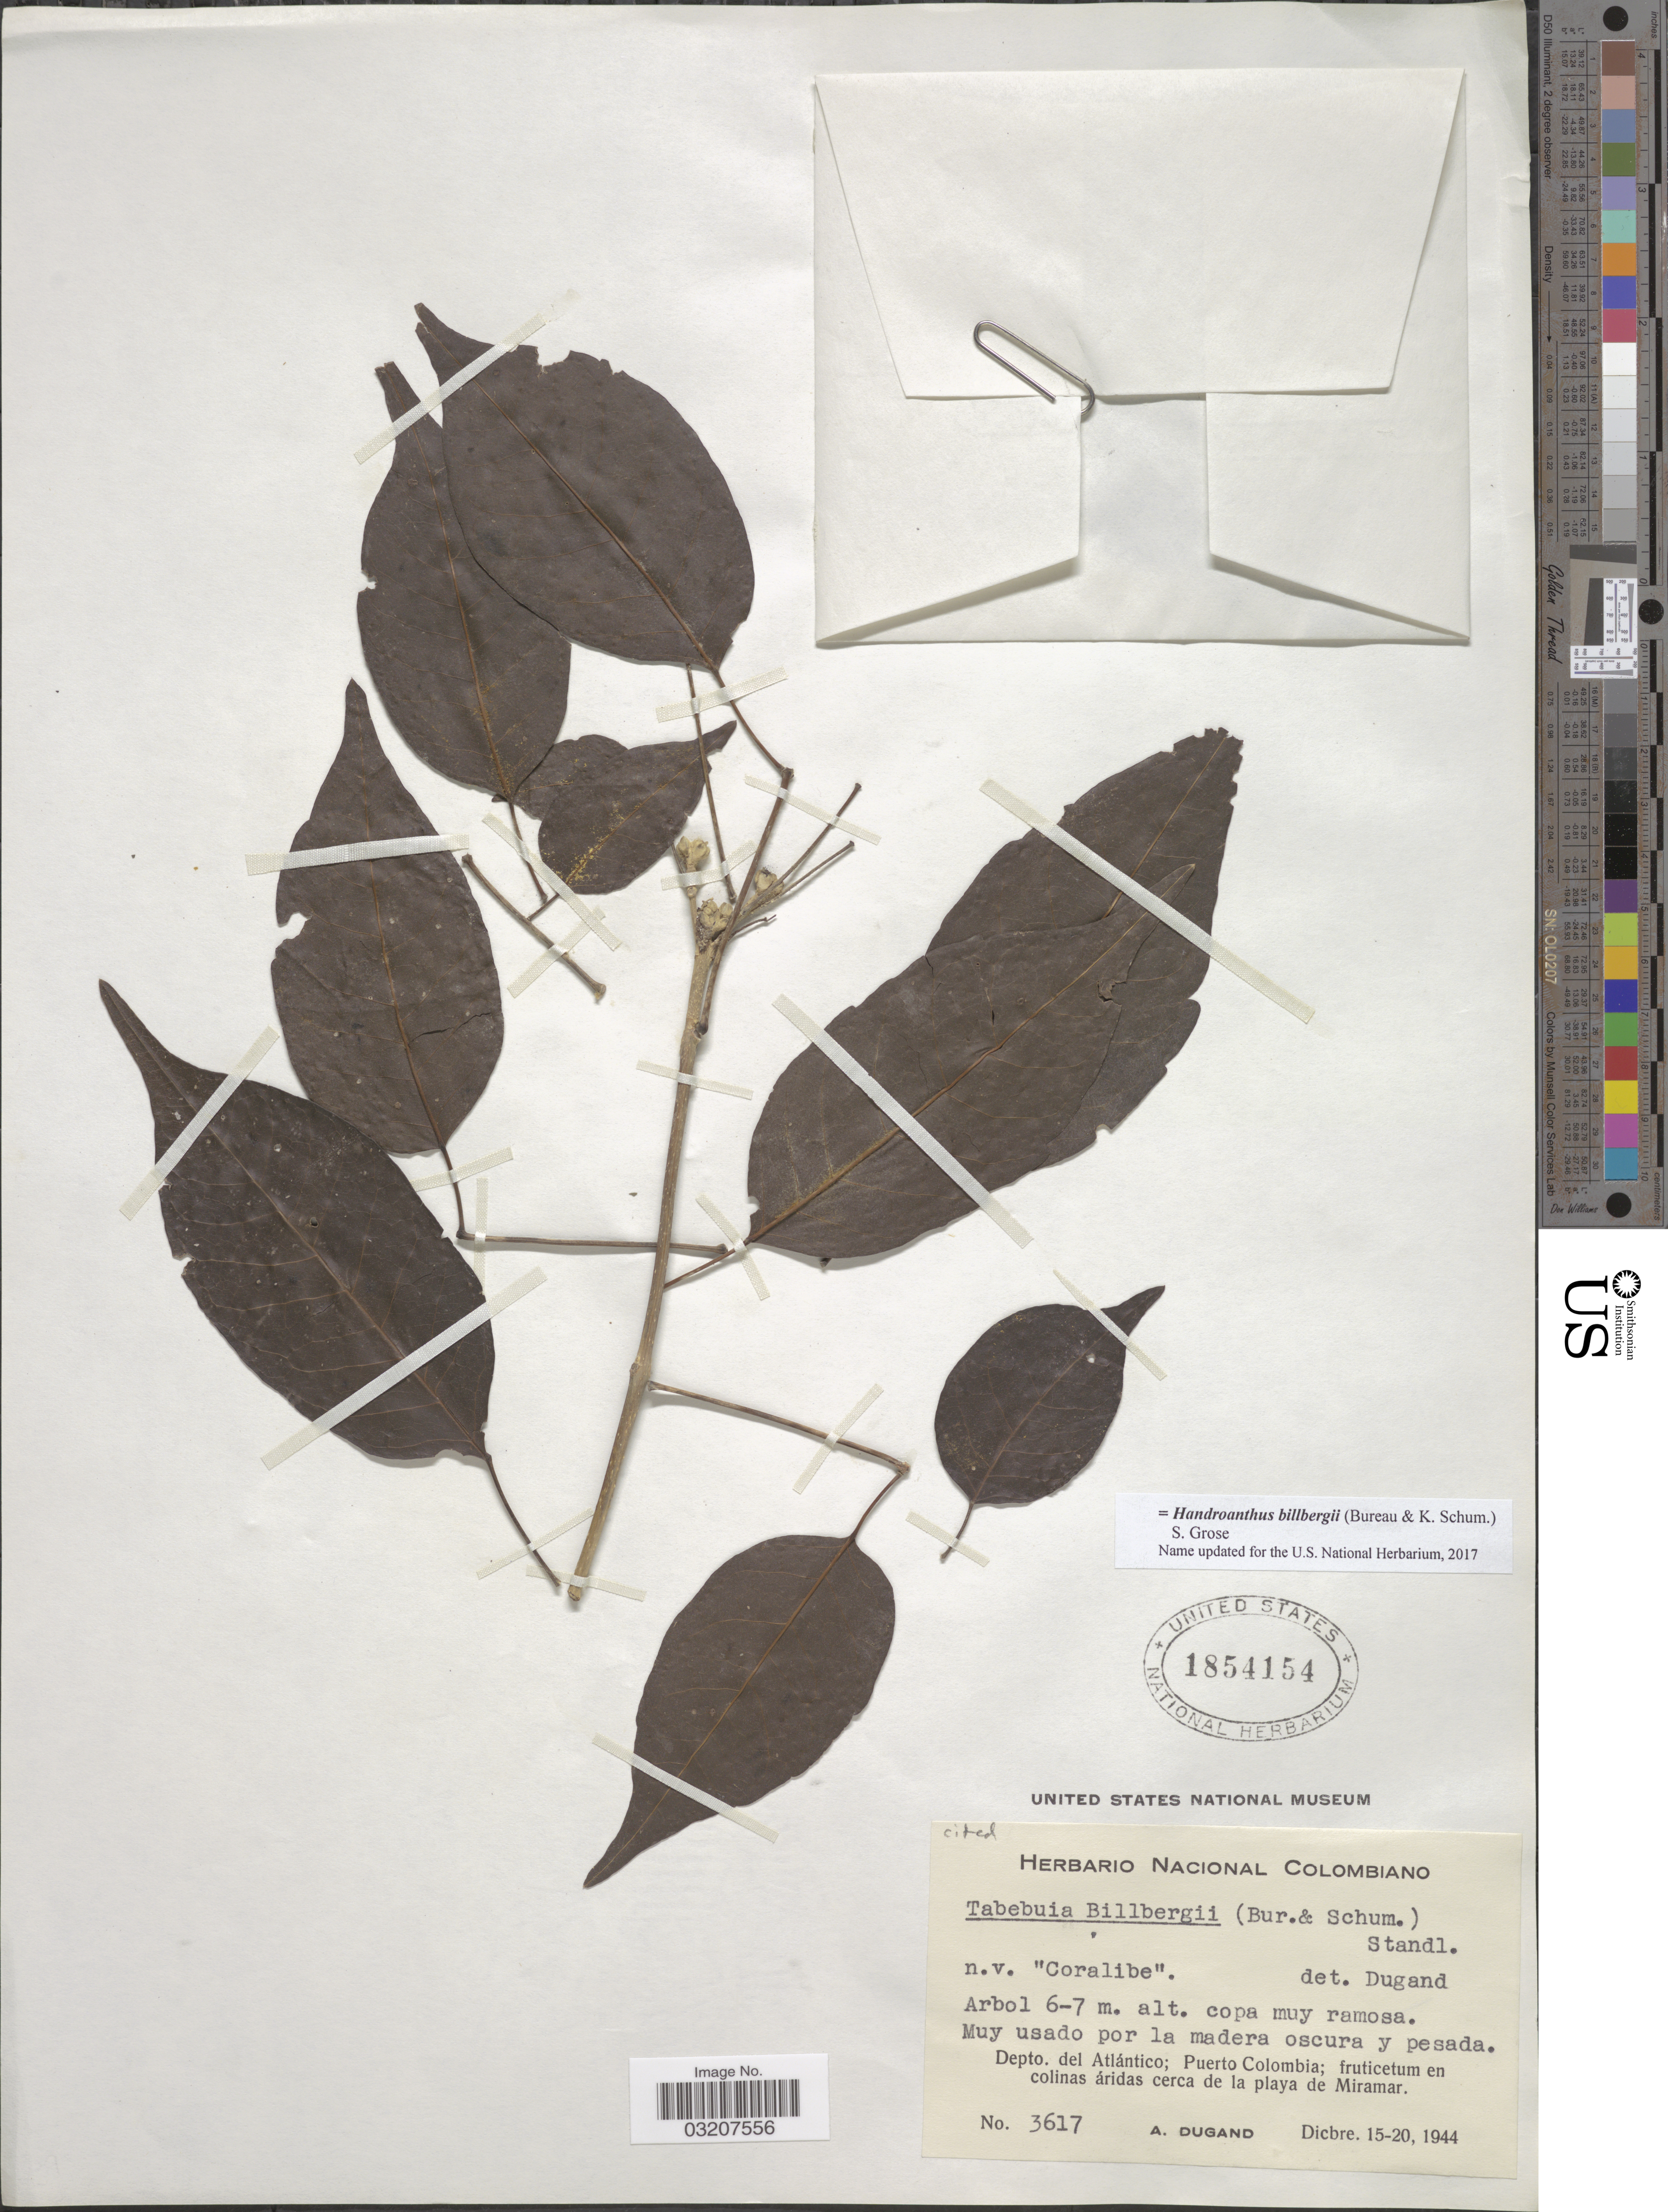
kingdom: Plantae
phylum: Tracheophyta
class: Magnoliopsida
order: Lamiales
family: Bignoniaceae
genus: Handroanthus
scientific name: Handroanthus billbergii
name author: (Bureau & K. Schum.) S.O. Grose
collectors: A. Dugand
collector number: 3617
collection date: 1944-12-15/1944-12-20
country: Colombia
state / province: Atlántico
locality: Depto. del Atlántico; Puerto Colombia; fruticetum en colinas áridas cercs de la playa de Miramar.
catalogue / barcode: US 1854154